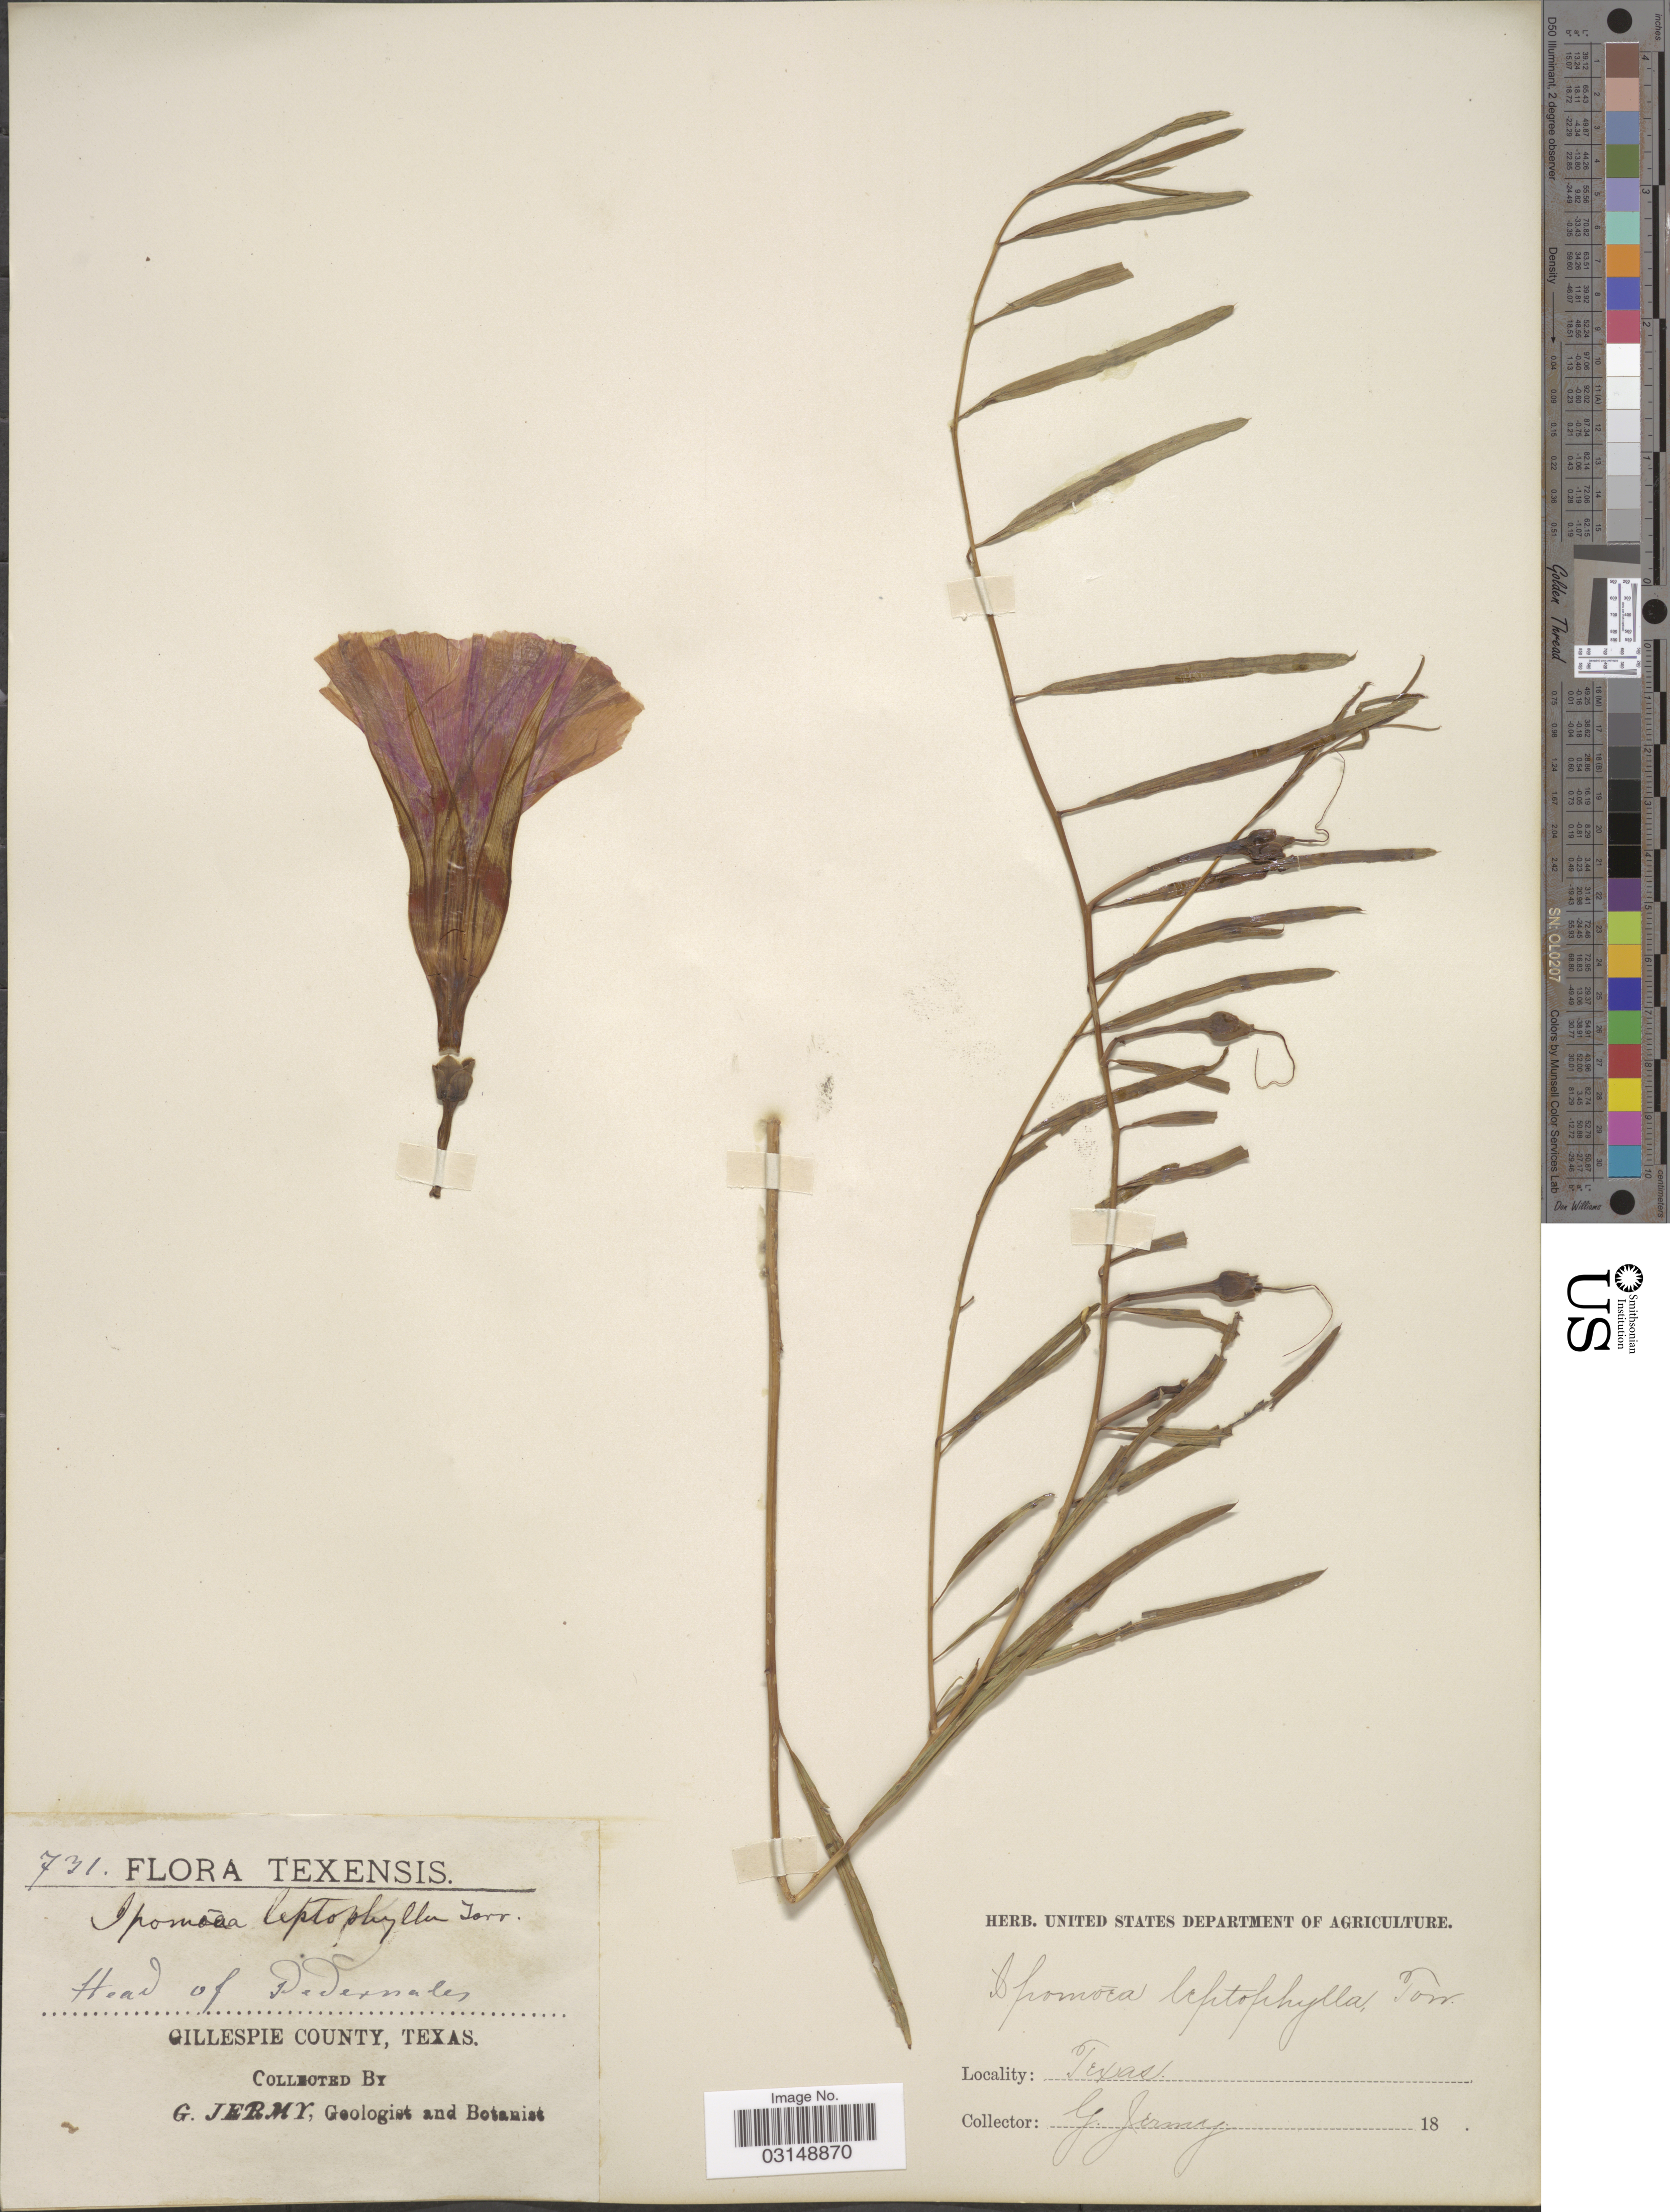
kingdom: Plantae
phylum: Tracheophyta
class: Magnoliopsida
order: Solanales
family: Convolvulaceae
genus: Ipomoea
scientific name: Ipomoea leptophylla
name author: Torr.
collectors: G. Jermy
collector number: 731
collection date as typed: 18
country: United States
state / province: Texas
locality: Head of Pedernales. Gillespie County.